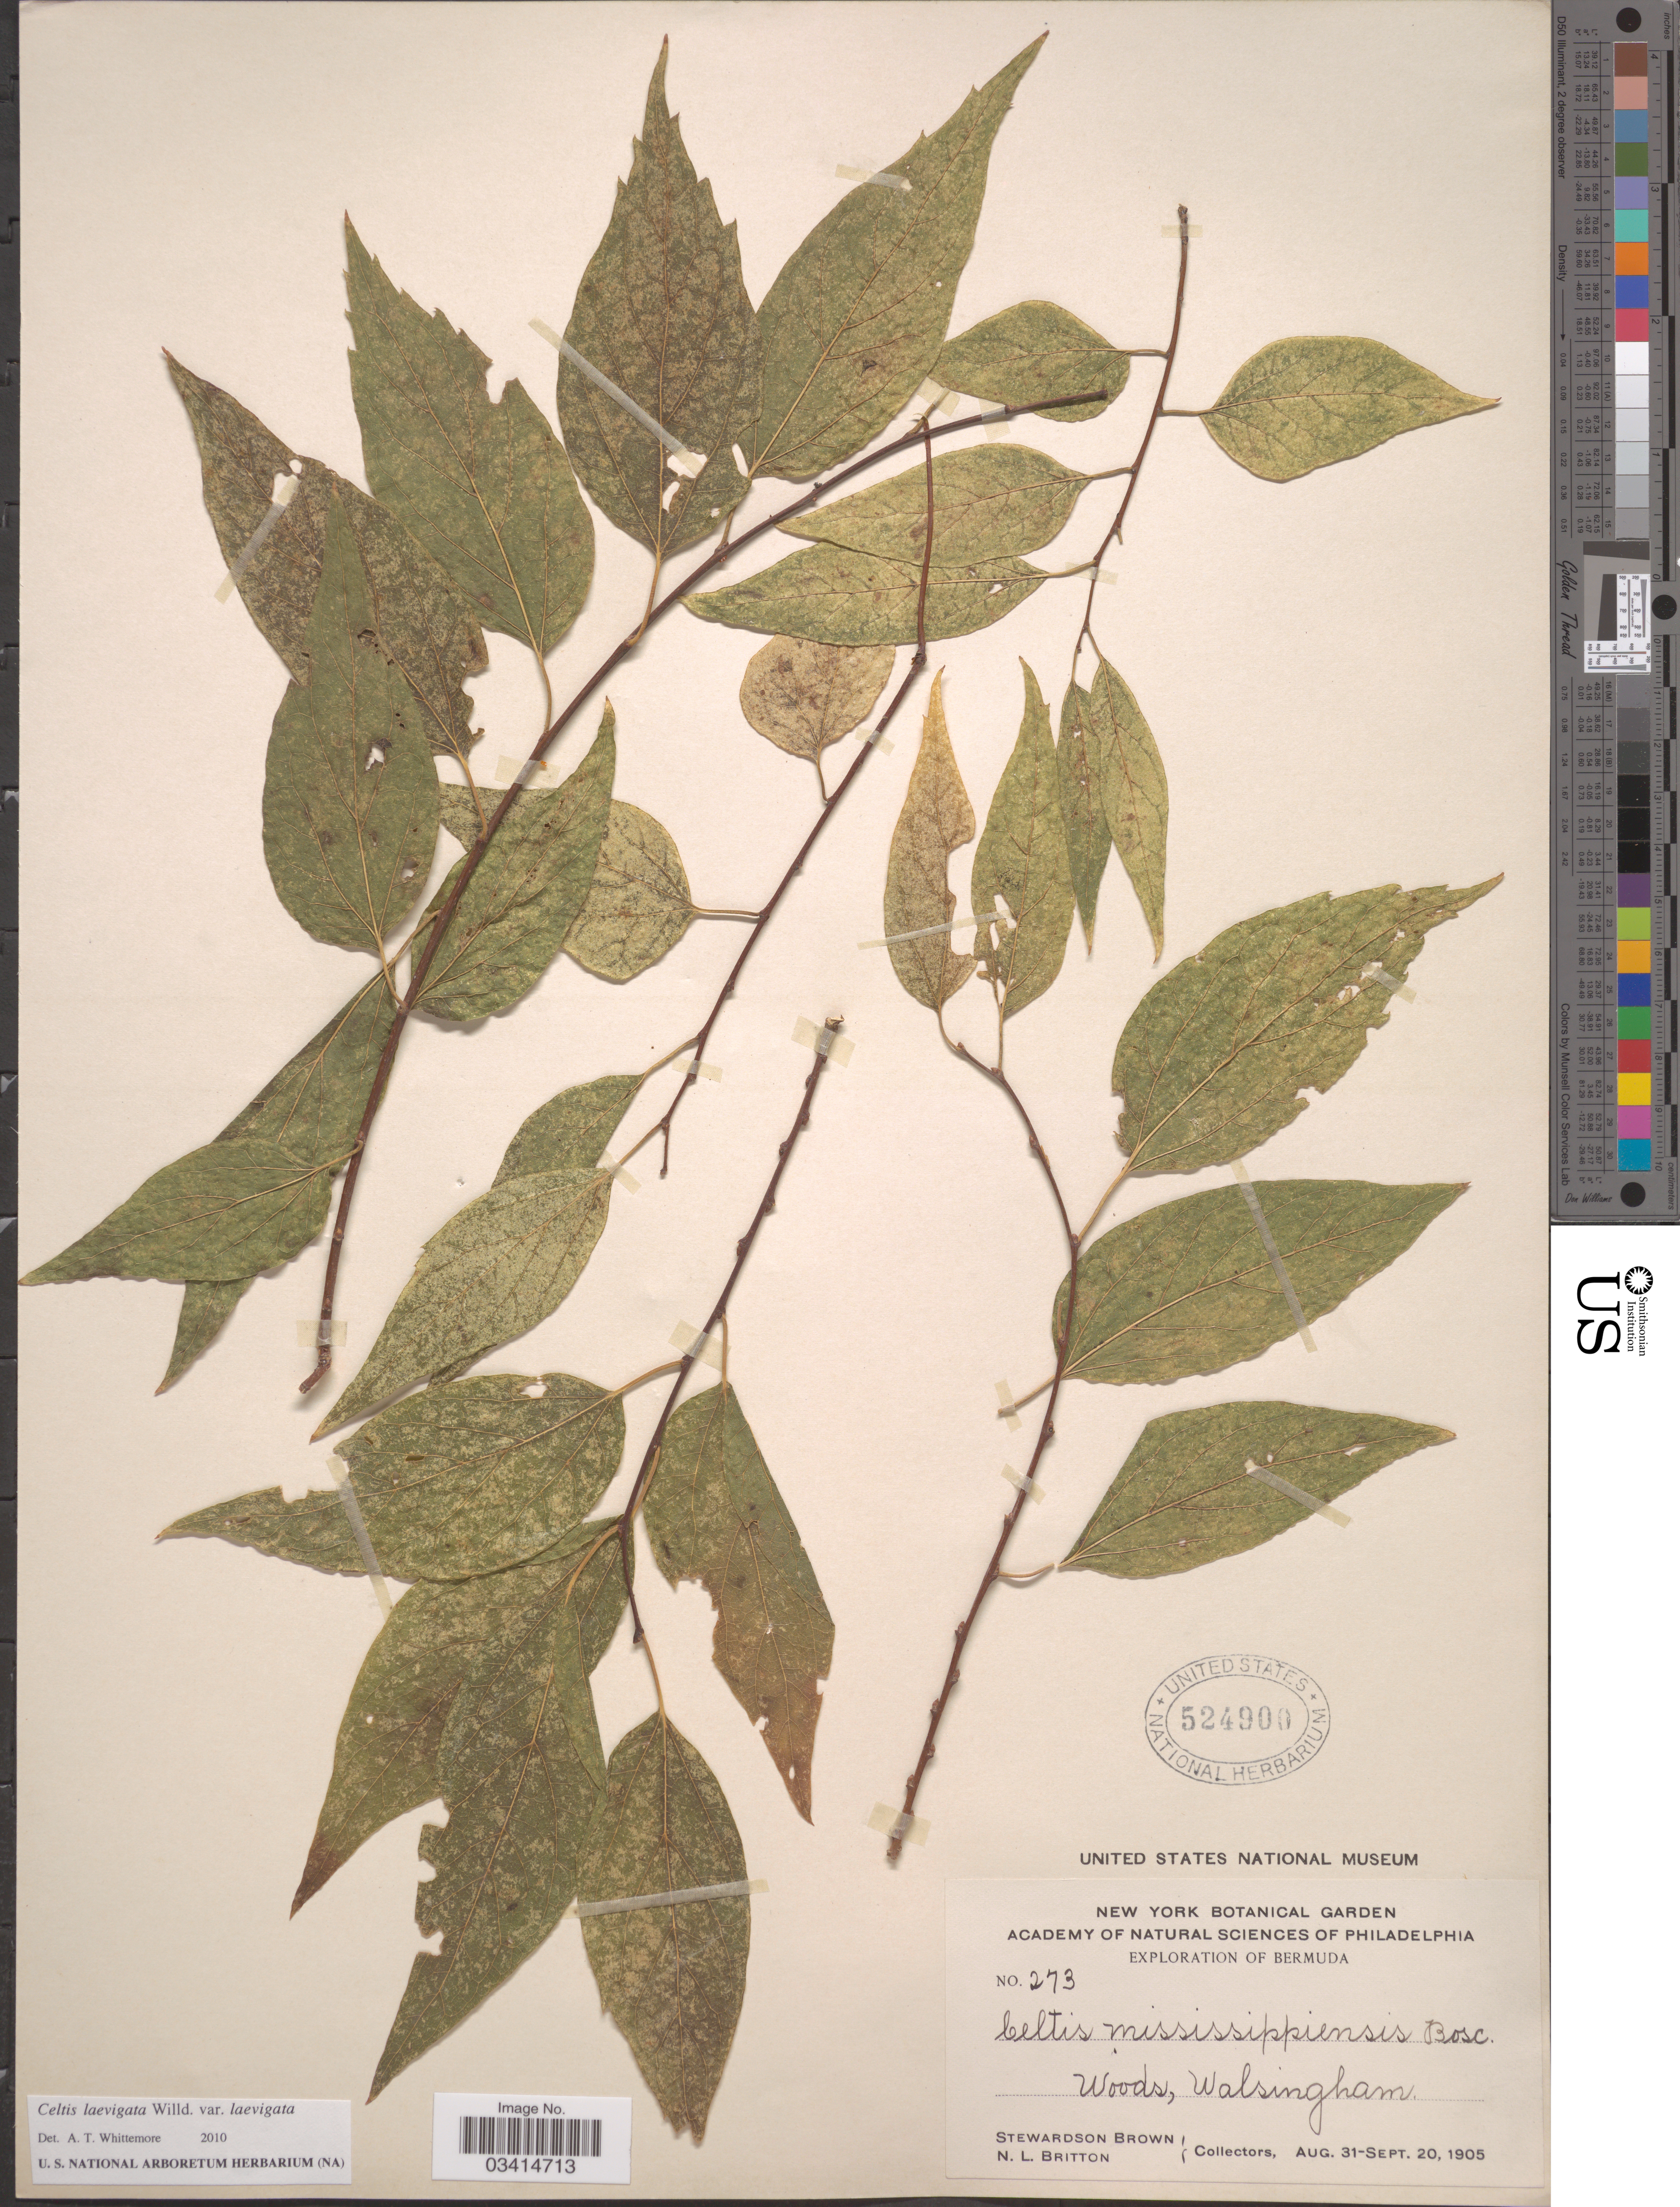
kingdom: Plantae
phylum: Tracheophyta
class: Magnoliopsida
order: Rosales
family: Cannabaceae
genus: Celtis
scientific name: Celtis laevigata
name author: Willd.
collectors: S. Brown & N. Britton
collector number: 273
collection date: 1905-08-31/1905-09-20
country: Bermuda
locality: Walsingham.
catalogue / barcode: US 524900